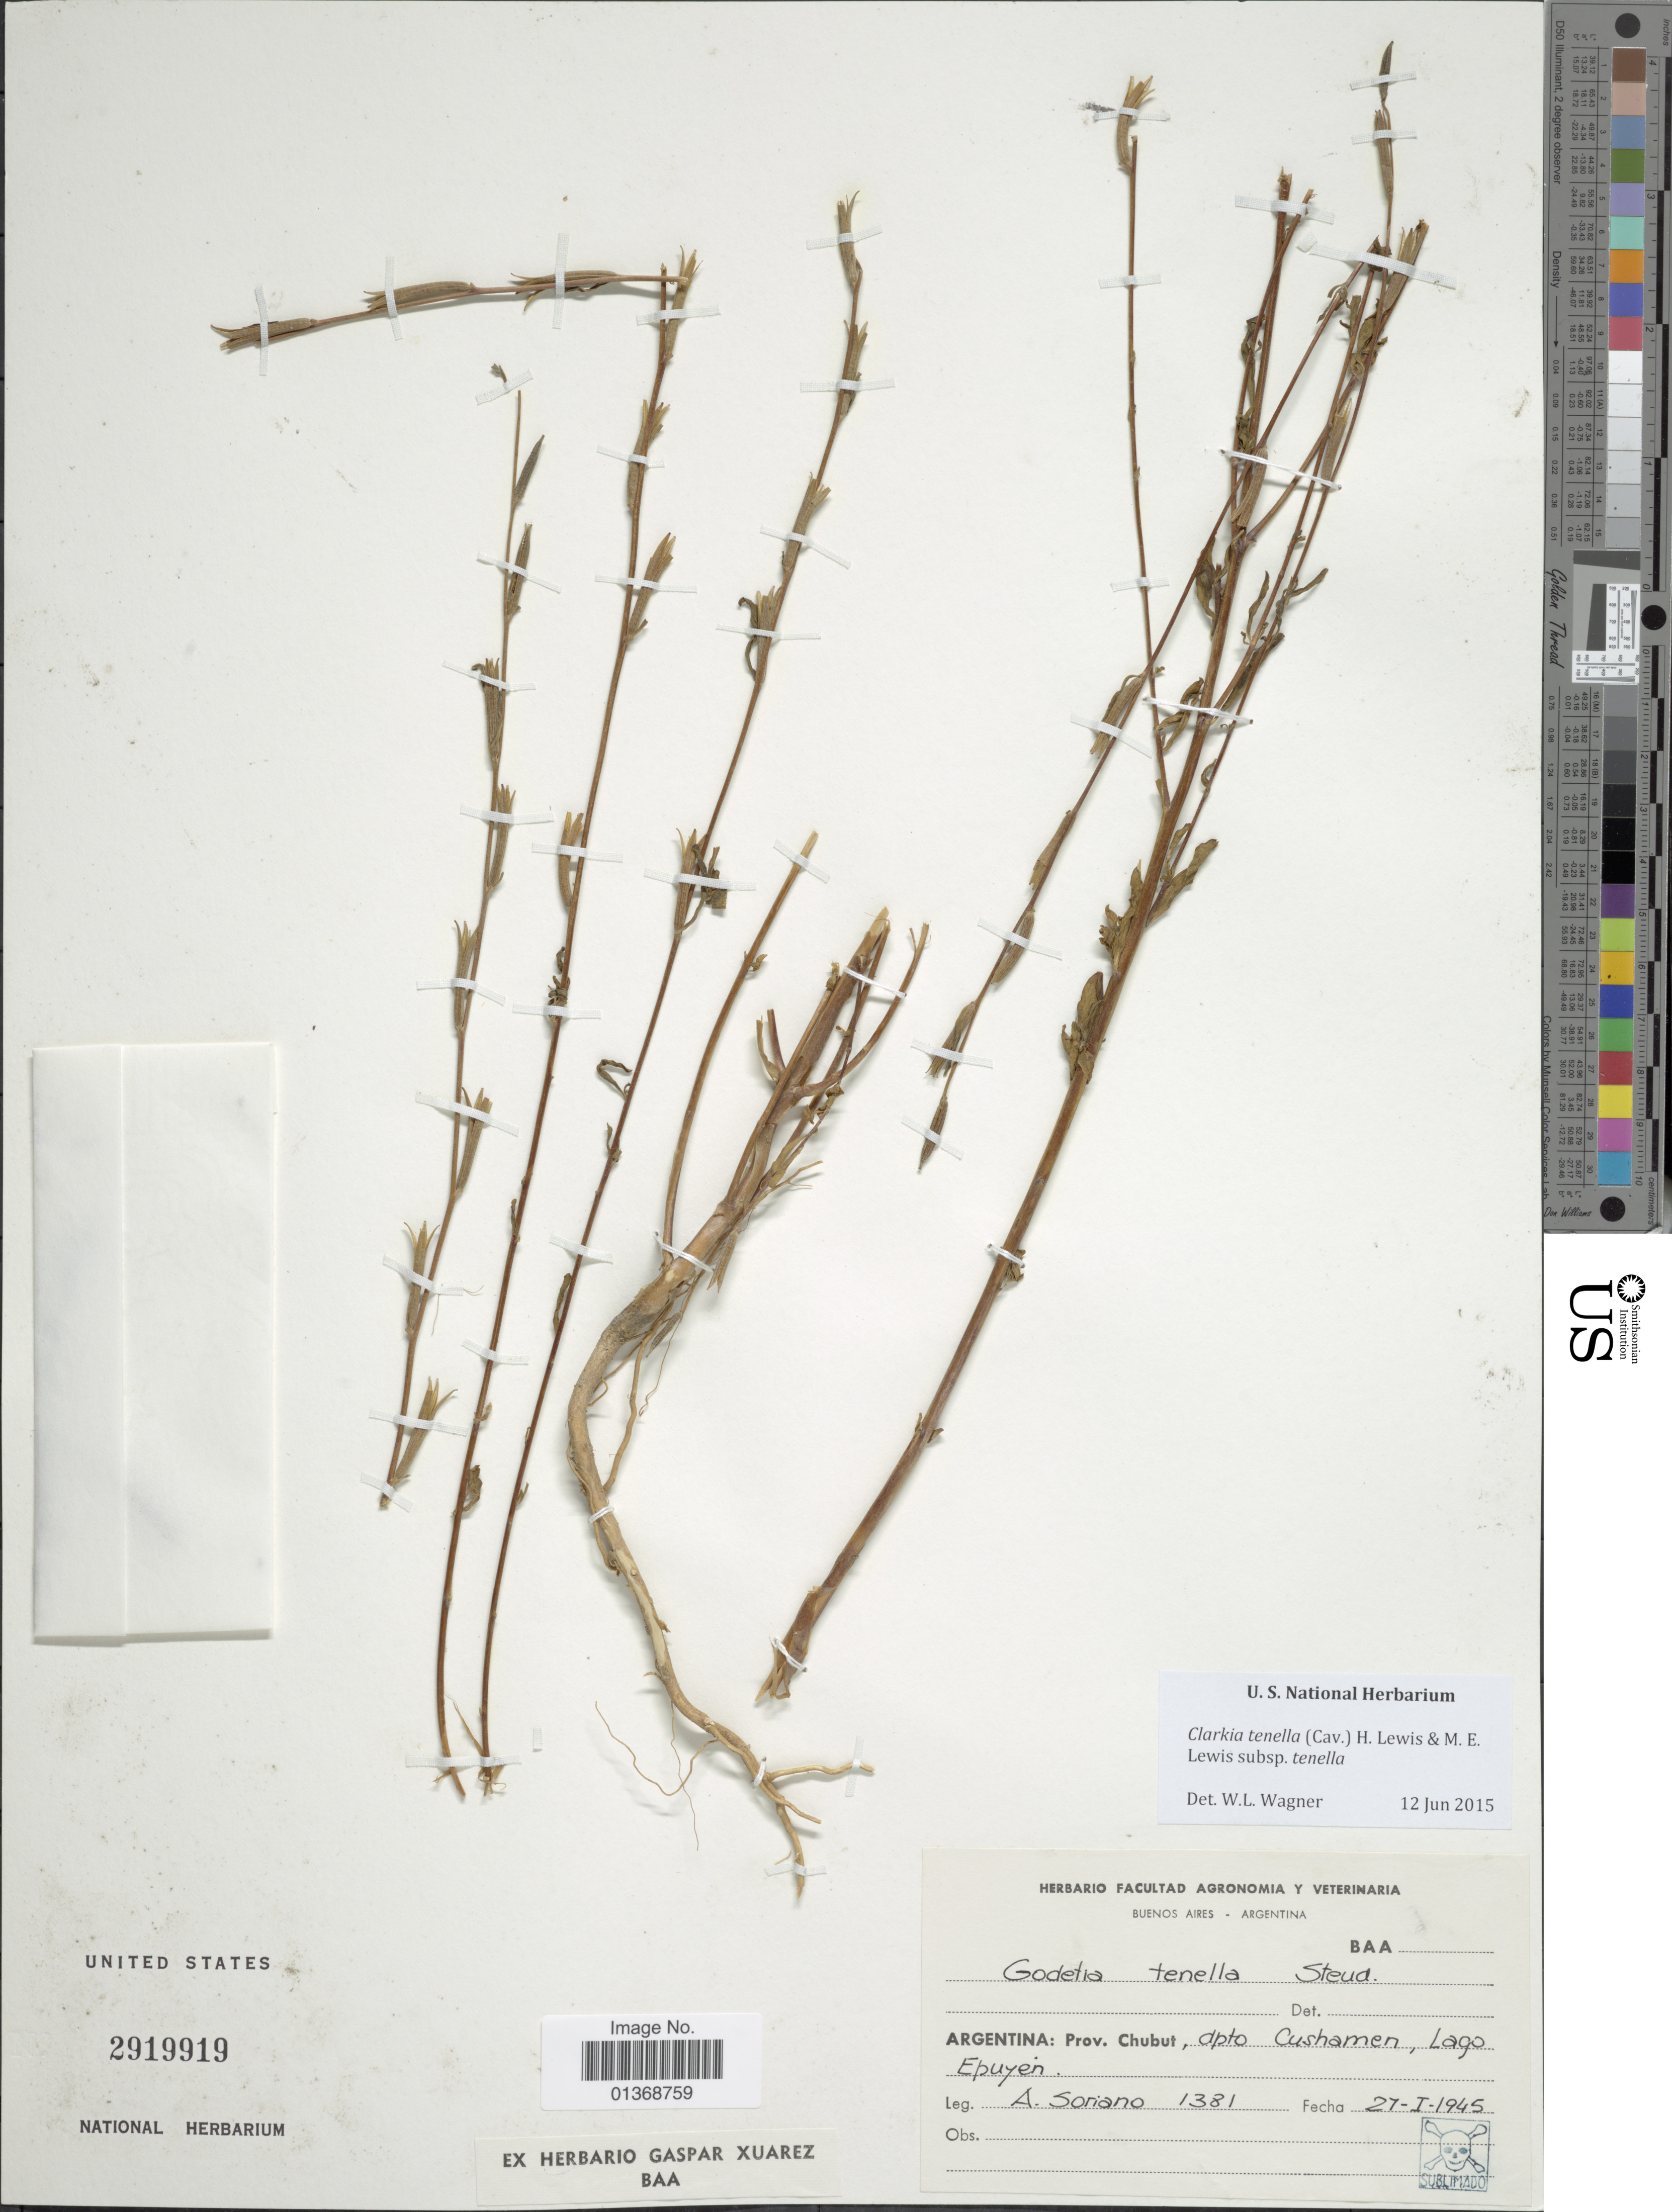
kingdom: Plantae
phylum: Tracheophyta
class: Magnoliopsida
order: Myrtales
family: Onagraceae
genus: Clarkia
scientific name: Clarkia tenella subsp. tenella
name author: (Cav.) F. H. Lewis & M.E. Lewis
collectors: A. Soriano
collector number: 1381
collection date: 1945-01-27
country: Argentina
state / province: Chubut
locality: Dpto Cushamen, Lago Epuyen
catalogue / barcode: US 2919919